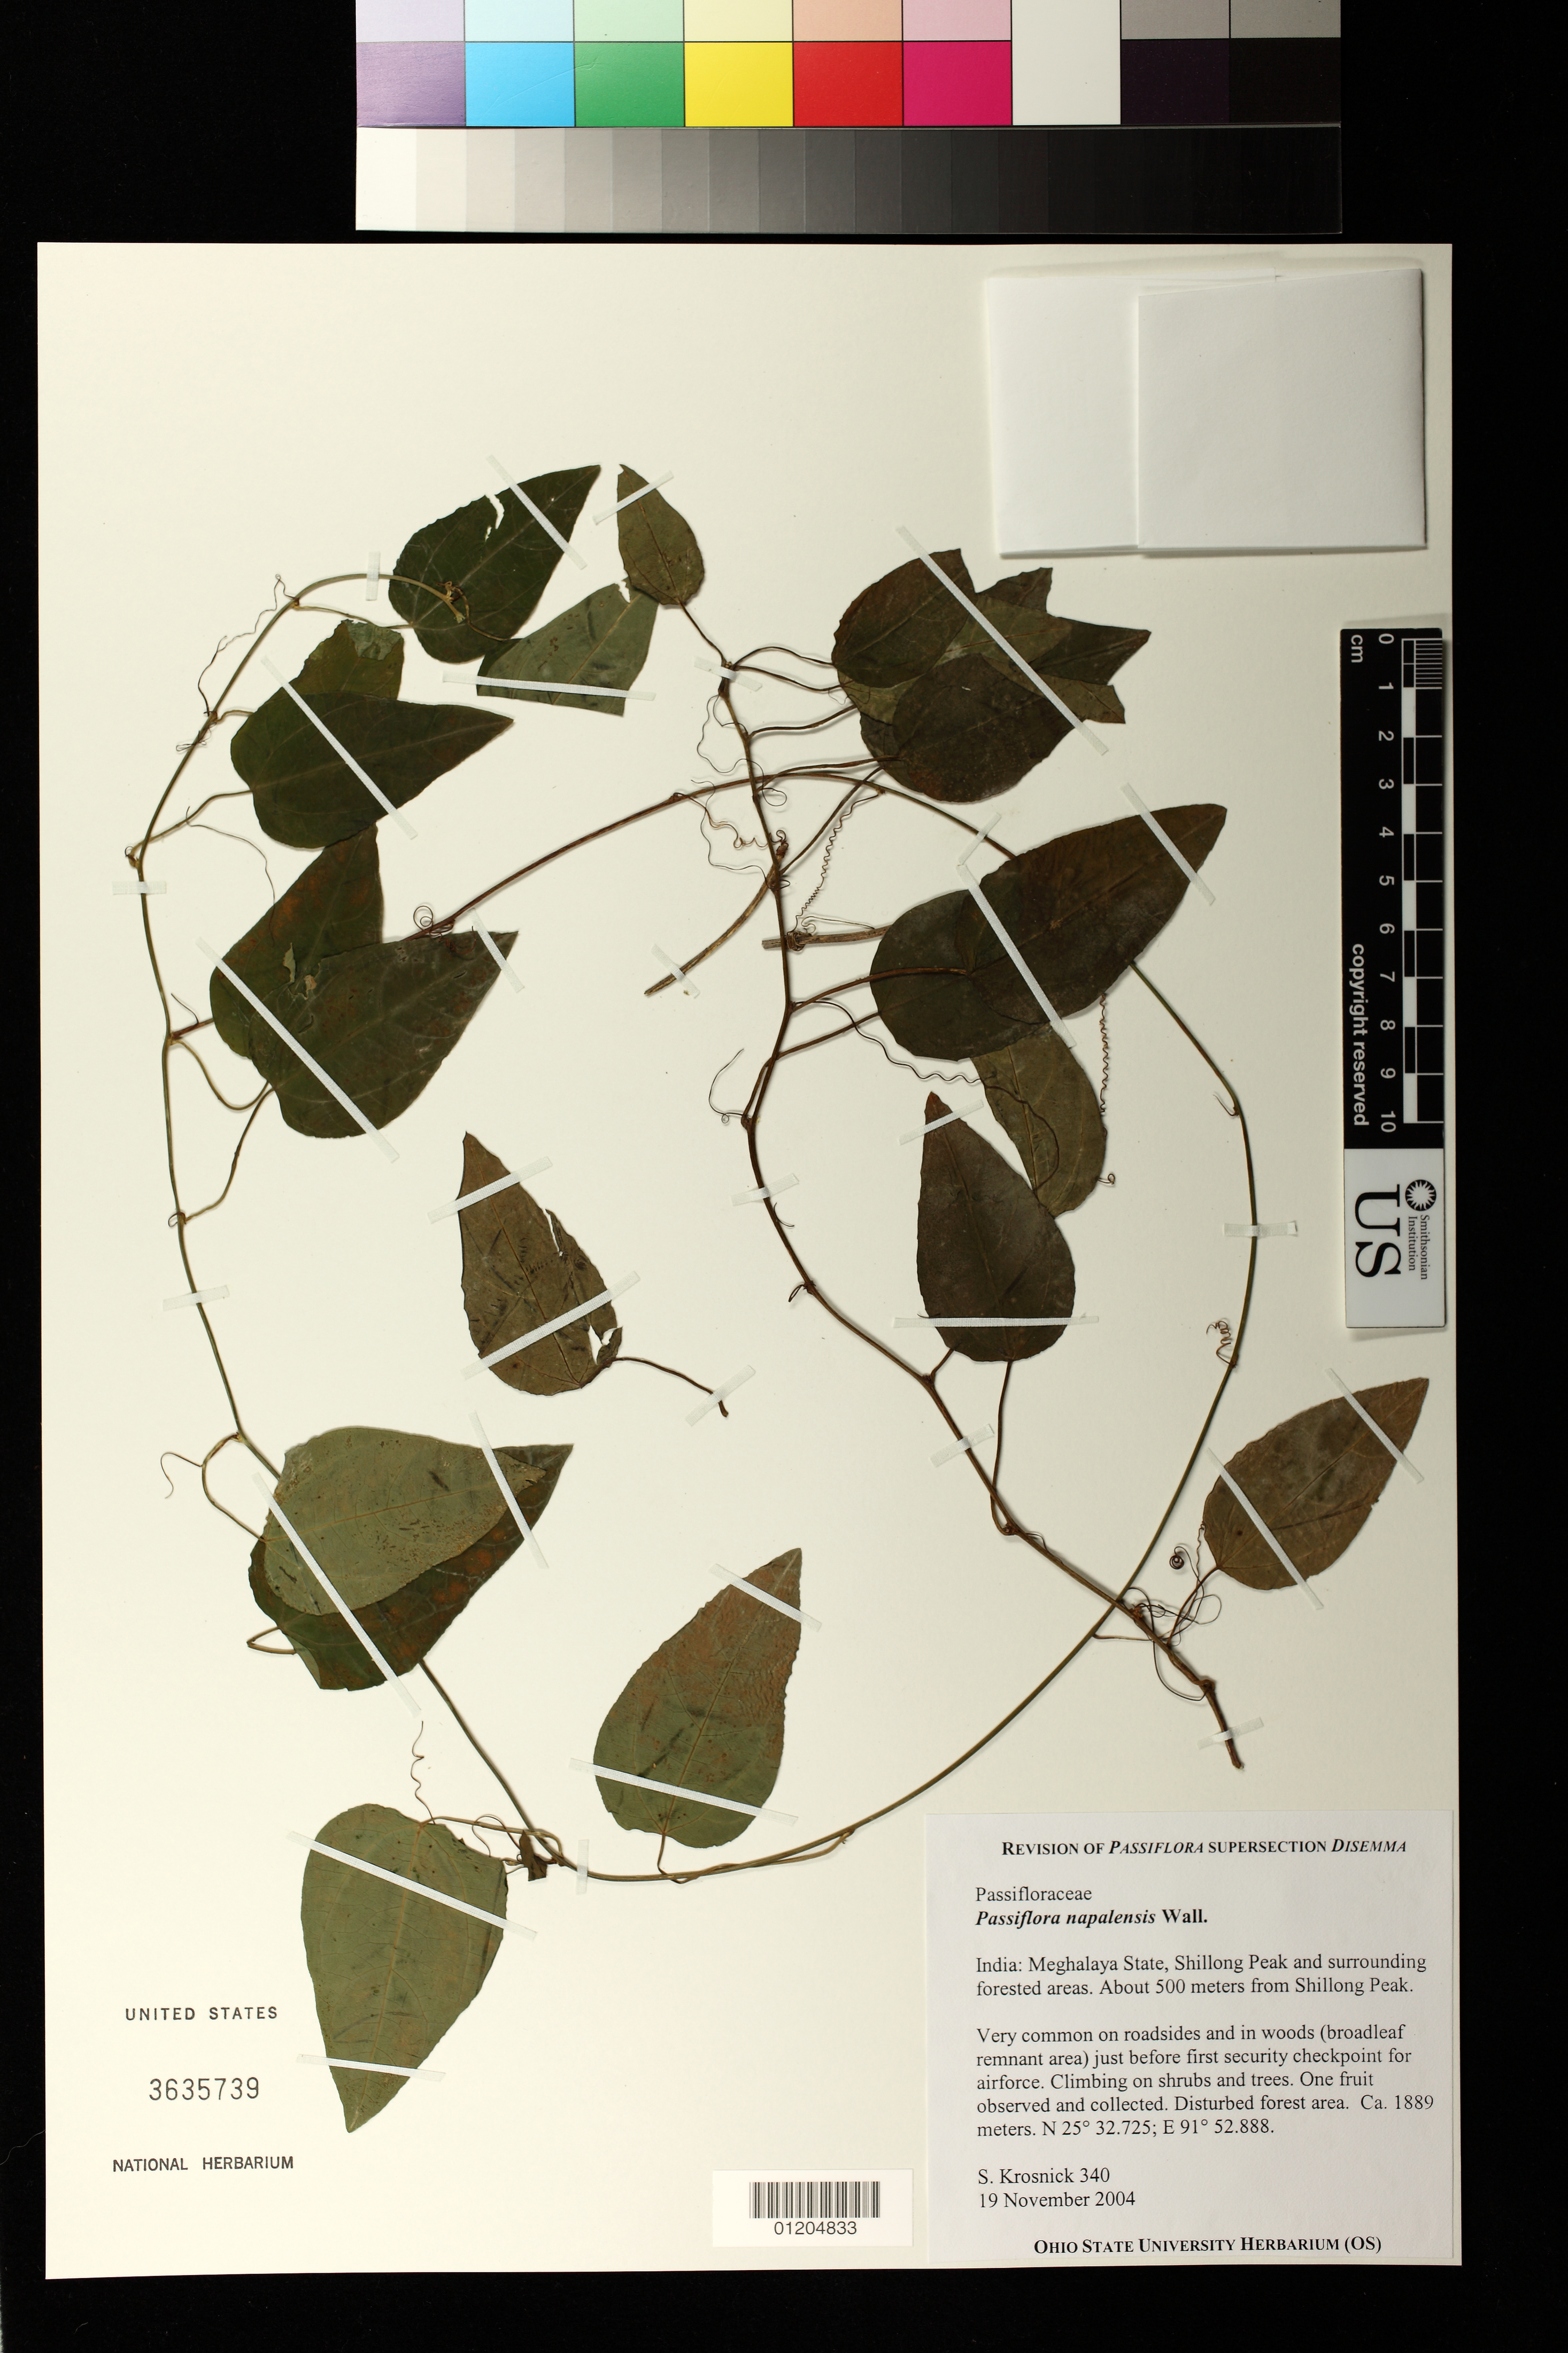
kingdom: Plantae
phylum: Tracheophyta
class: Magnoliopsida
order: Malpighiales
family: Passifloraceae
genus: Passiflora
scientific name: Passiflora napalensis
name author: Wall.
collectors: S. Krosnick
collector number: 340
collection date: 2004-11-19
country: India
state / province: Meghalaya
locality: Shillong Peak and surrounding forested areas. About 500 meters from Shillong Peak.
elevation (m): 1889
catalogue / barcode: US 3635739